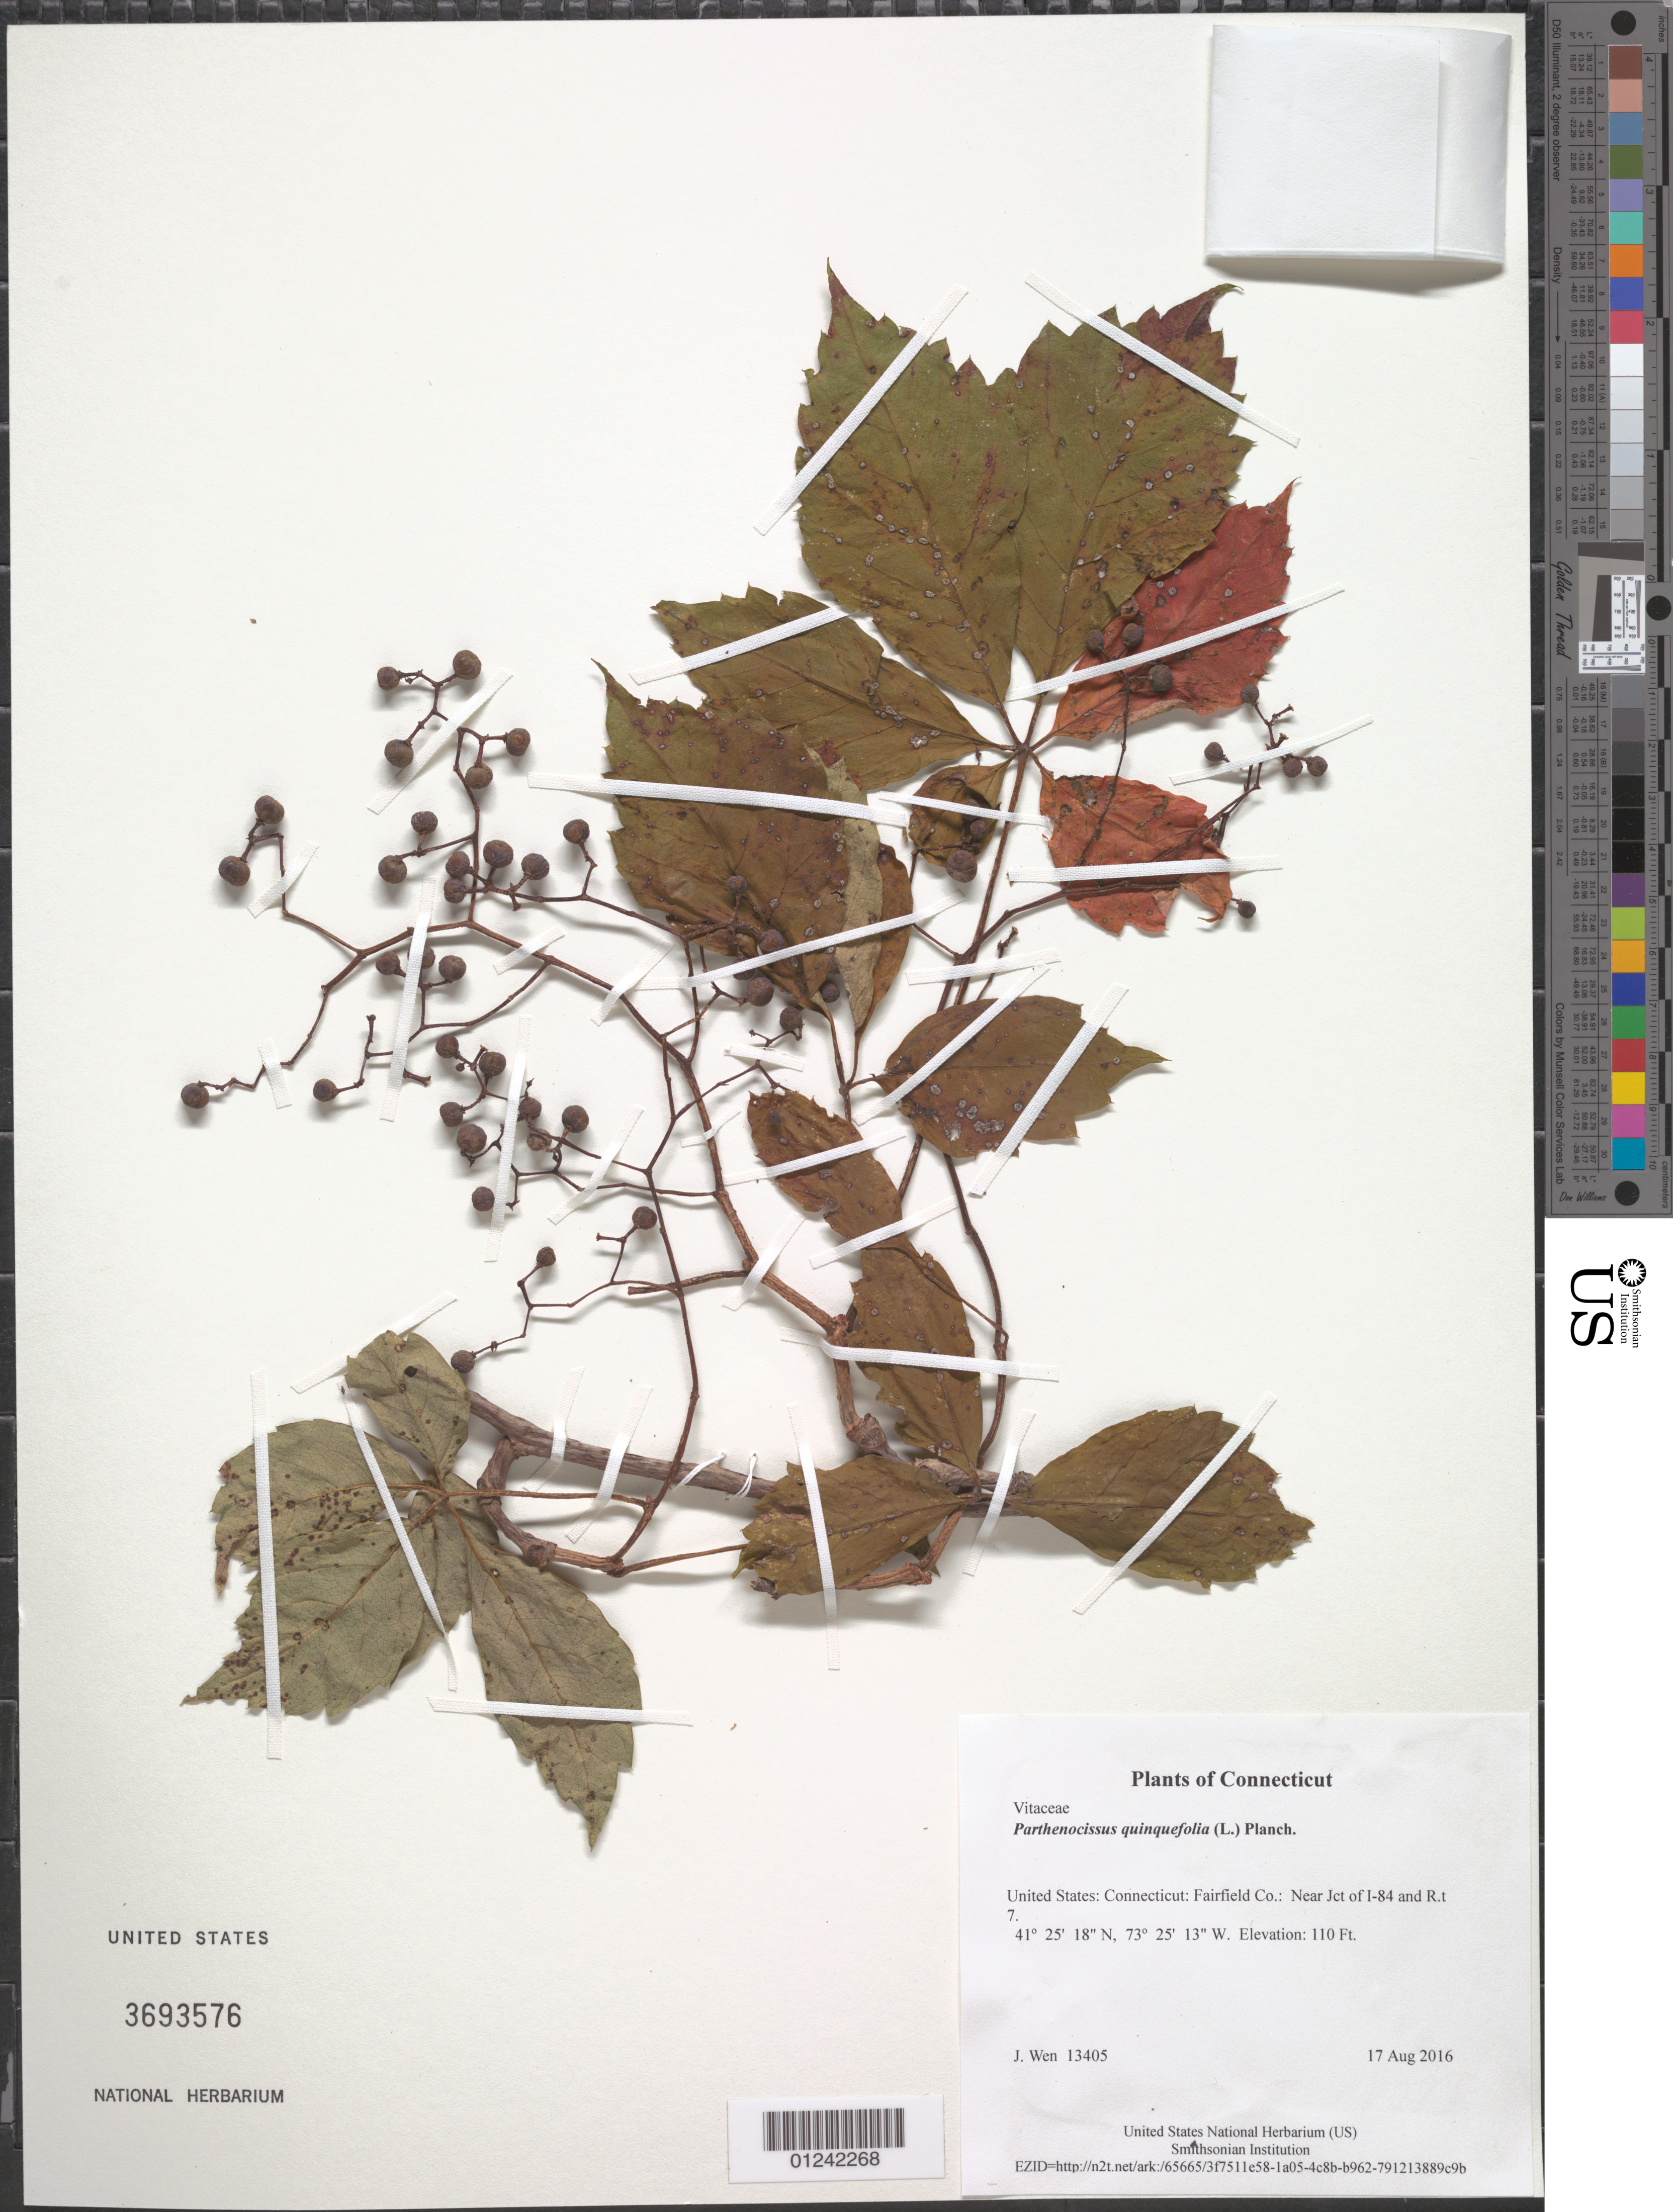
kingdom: Plantae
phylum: Tracheophyta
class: Magnoliopsida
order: Vitales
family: Vitaceae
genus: Parthenocissus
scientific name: Parthenocissus quinquefolia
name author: (L.) Planch.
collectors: J. Wen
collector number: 13405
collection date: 2016-08-17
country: United States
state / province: Connecticut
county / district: Fairfield Co.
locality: Near Jct of I-84 and R.t 7.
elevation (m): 34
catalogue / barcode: US 3693576